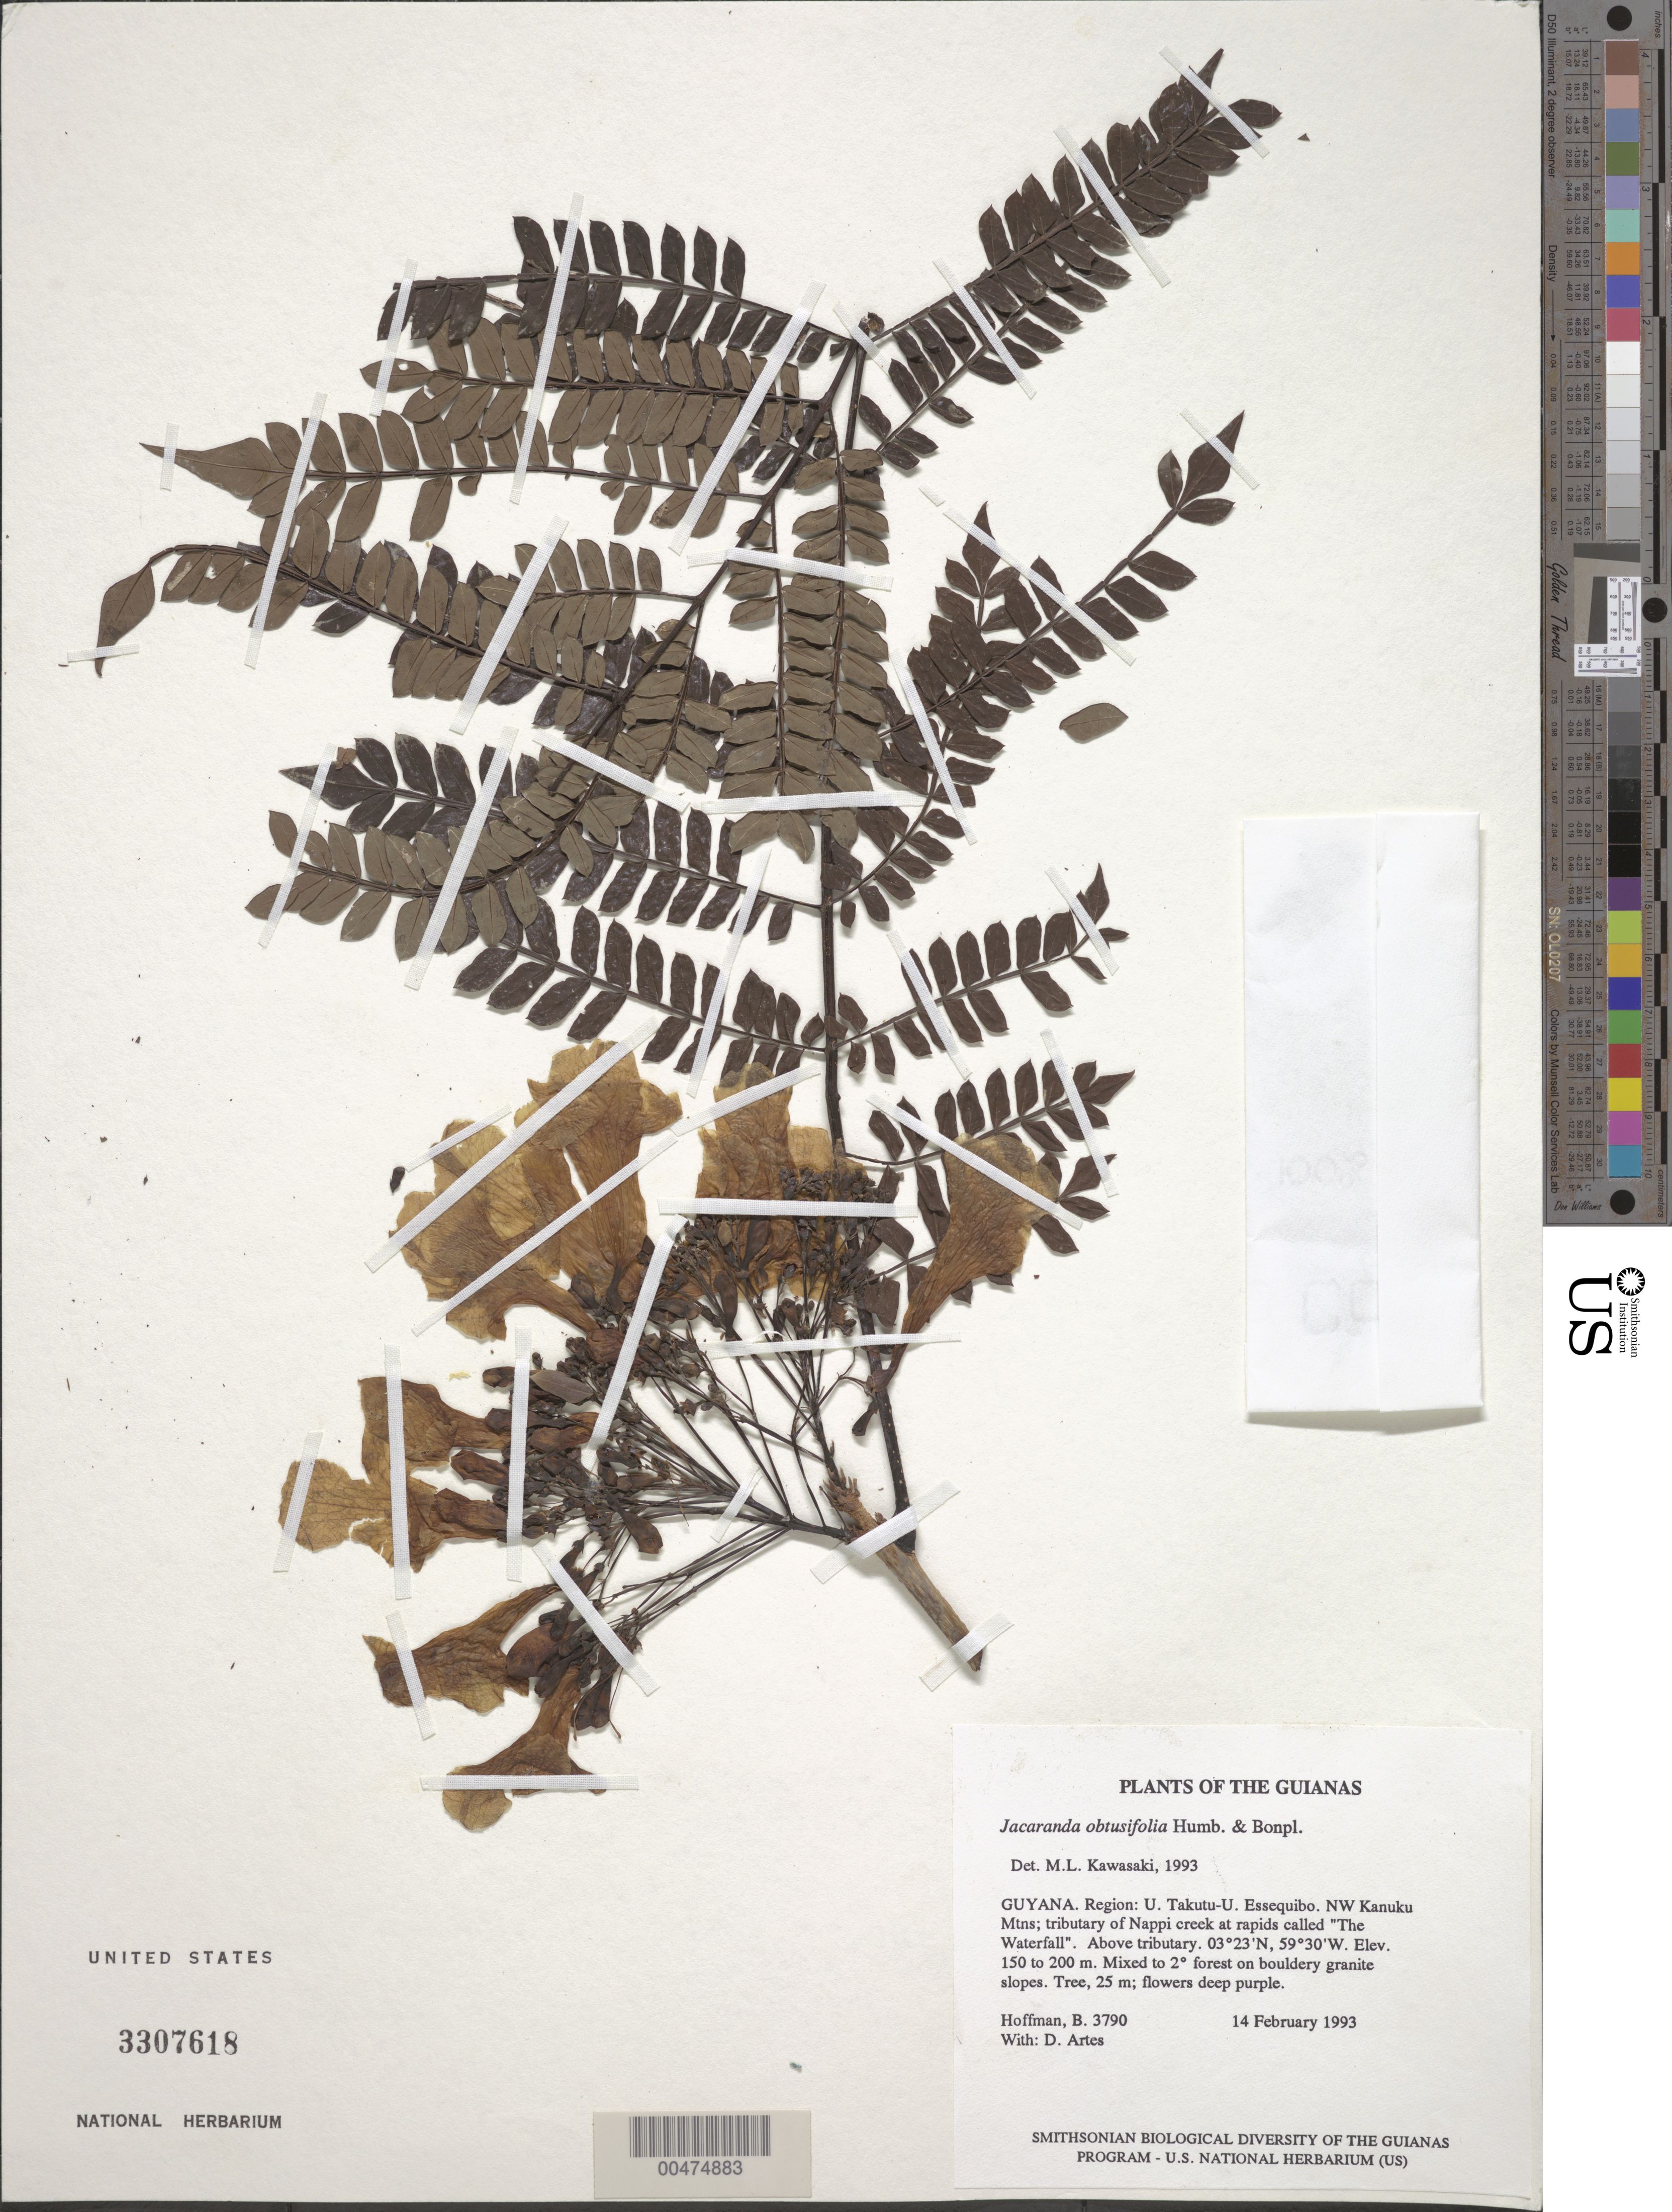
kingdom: Plantae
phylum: Tracheophyta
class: Magnoliopsida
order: Lamiales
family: Bignoniaceae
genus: Jacaranda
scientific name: Jacaranda obtusifolia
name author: Bonpl.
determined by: Kawasaki, María L.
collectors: B. Hoffman & D. Artes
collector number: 3790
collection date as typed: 14 February 1993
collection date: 1993-02-14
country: Guyana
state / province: U. Takutu-U. Essequibo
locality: NW Kanuku Mountains; tributary of Nappi creek at rapids called "The Waterfall". Above tributary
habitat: Mixed to secondary forest on bouldery granite slopes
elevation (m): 150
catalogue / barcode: US 3307618